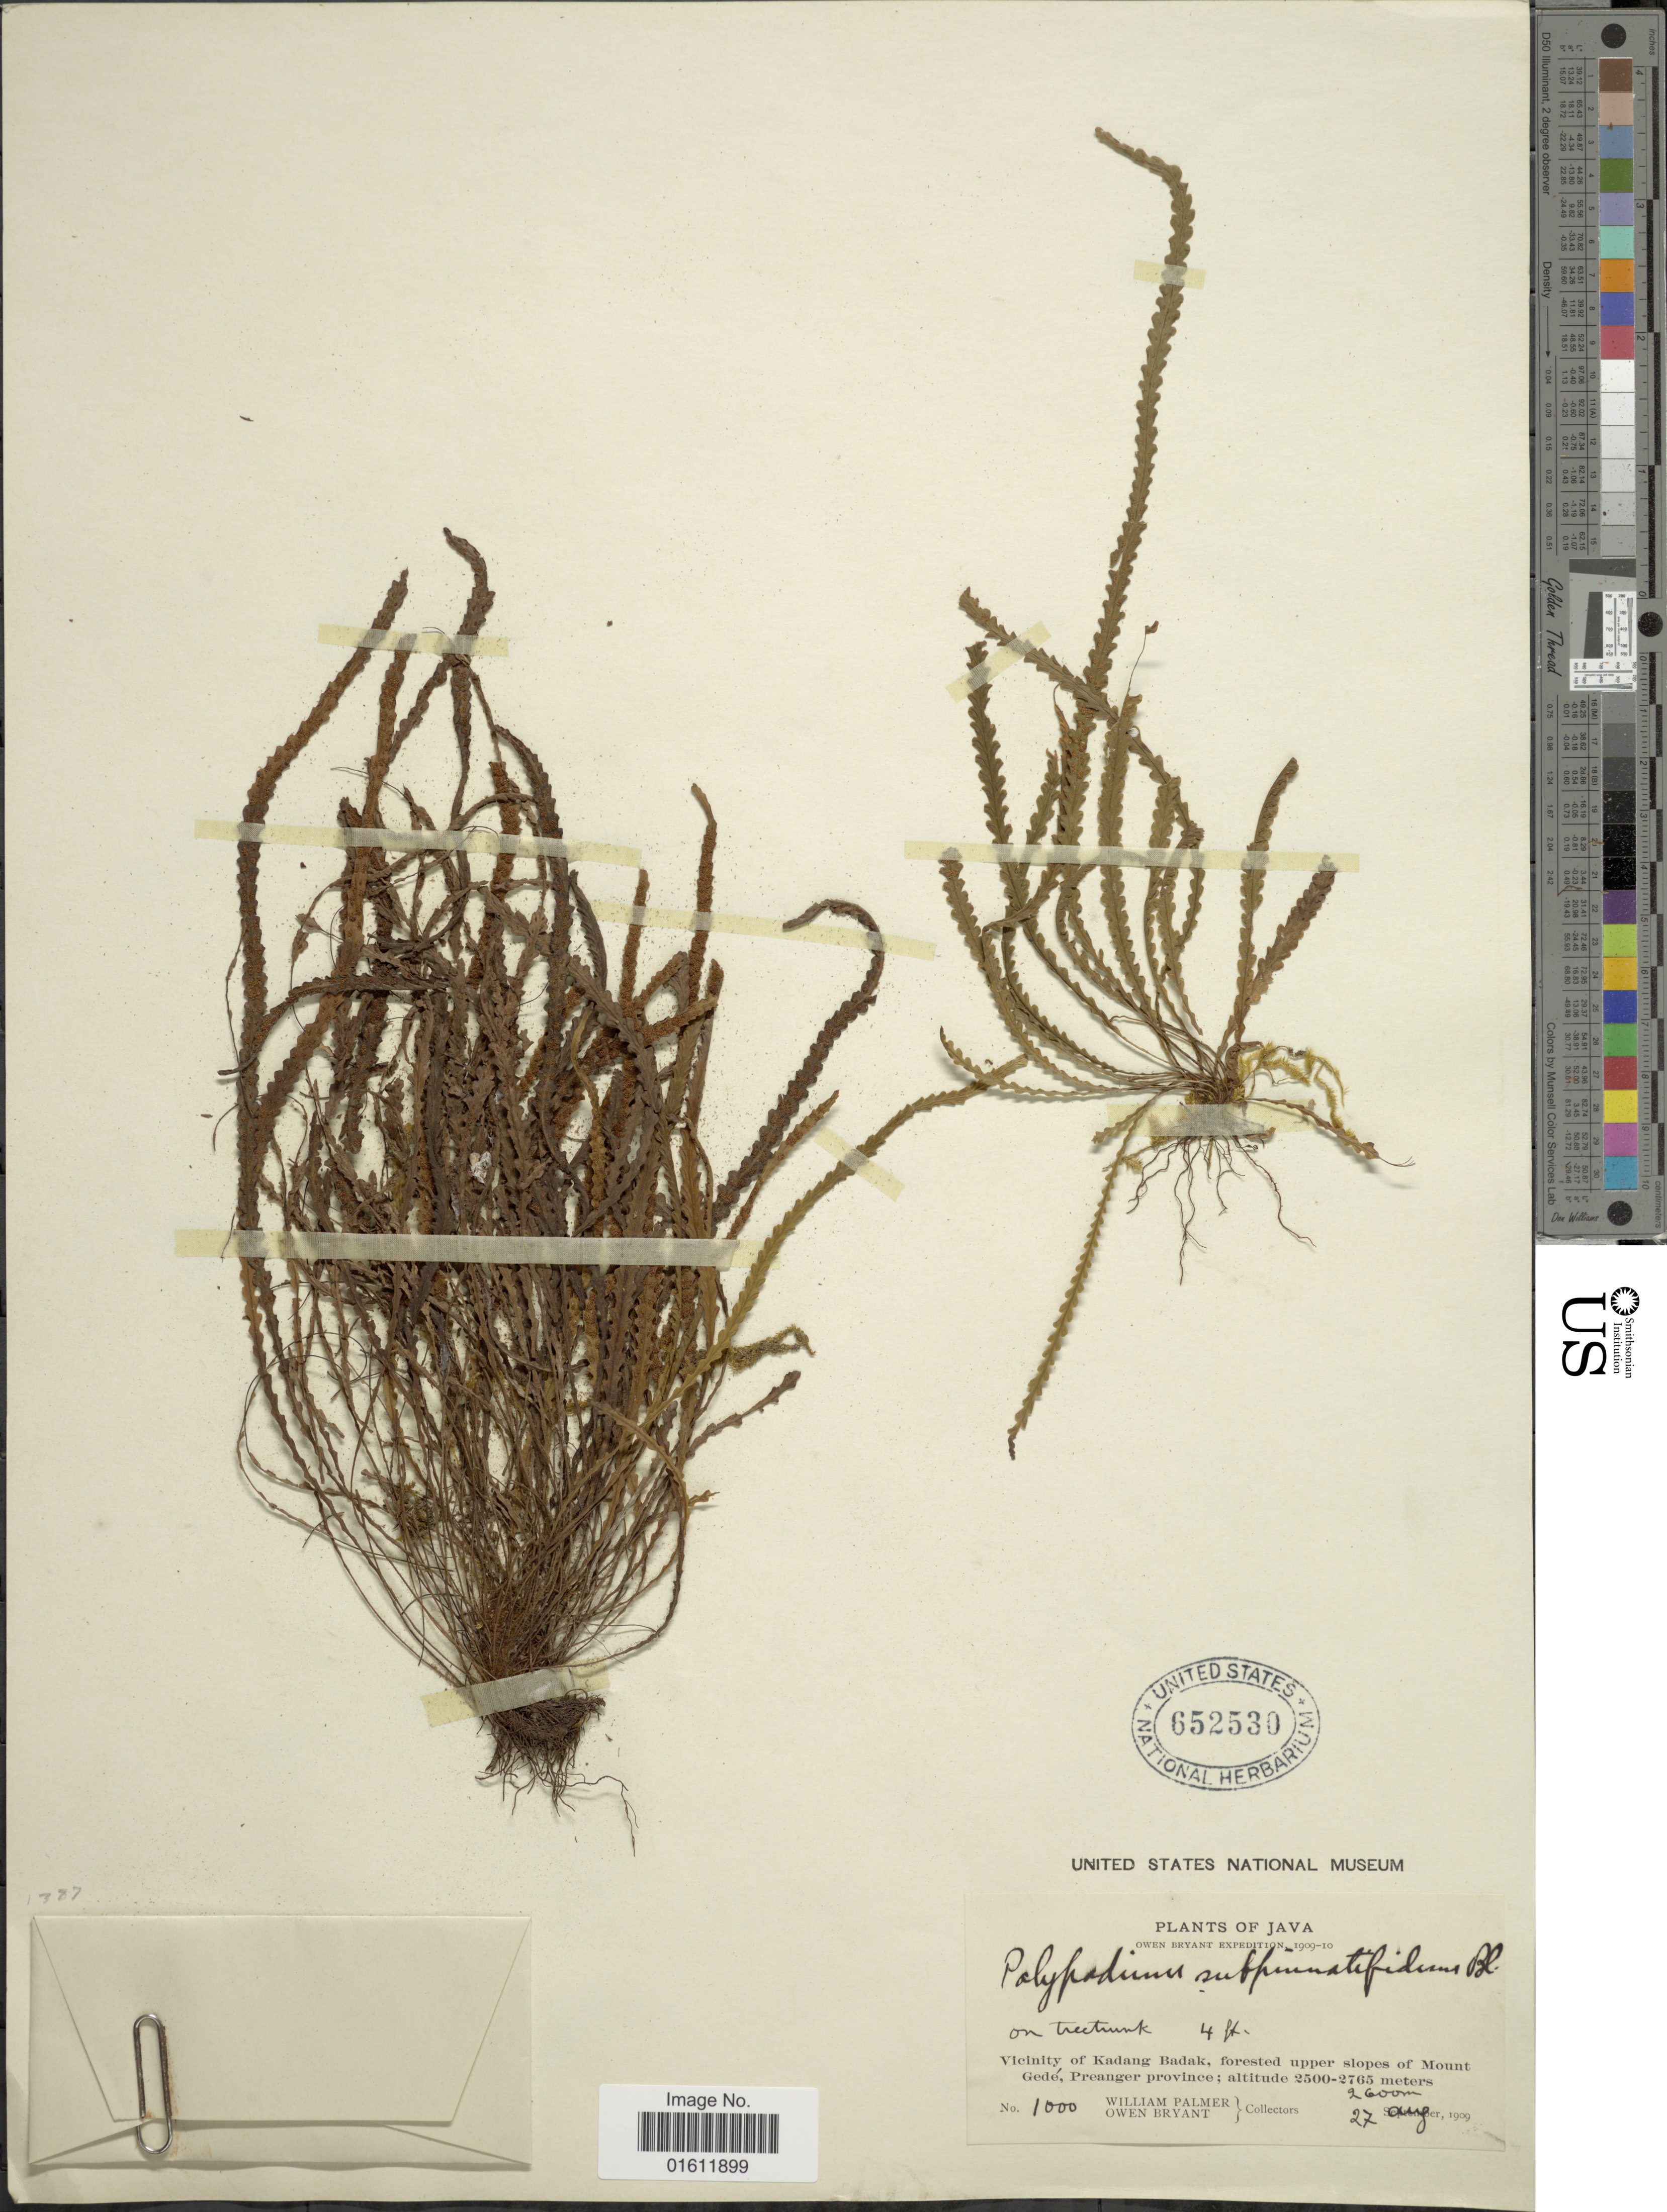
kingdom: Plantae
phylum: Tracheophyta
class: Polypodiopsida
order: Polypodiales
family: Polypodiaceae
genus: Radiogrammitis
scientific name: Radiogrammitis subpinnatifida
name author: (Blume) Parris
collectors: W. Palmer & O. Bryant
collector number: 1000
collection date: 1909-08-27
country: Indonesia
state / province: Java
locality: Vicinity of Kadang Badak, forested upper slopes of Mount Gedé, Preanger province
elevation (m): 2600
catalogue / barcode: US 652530